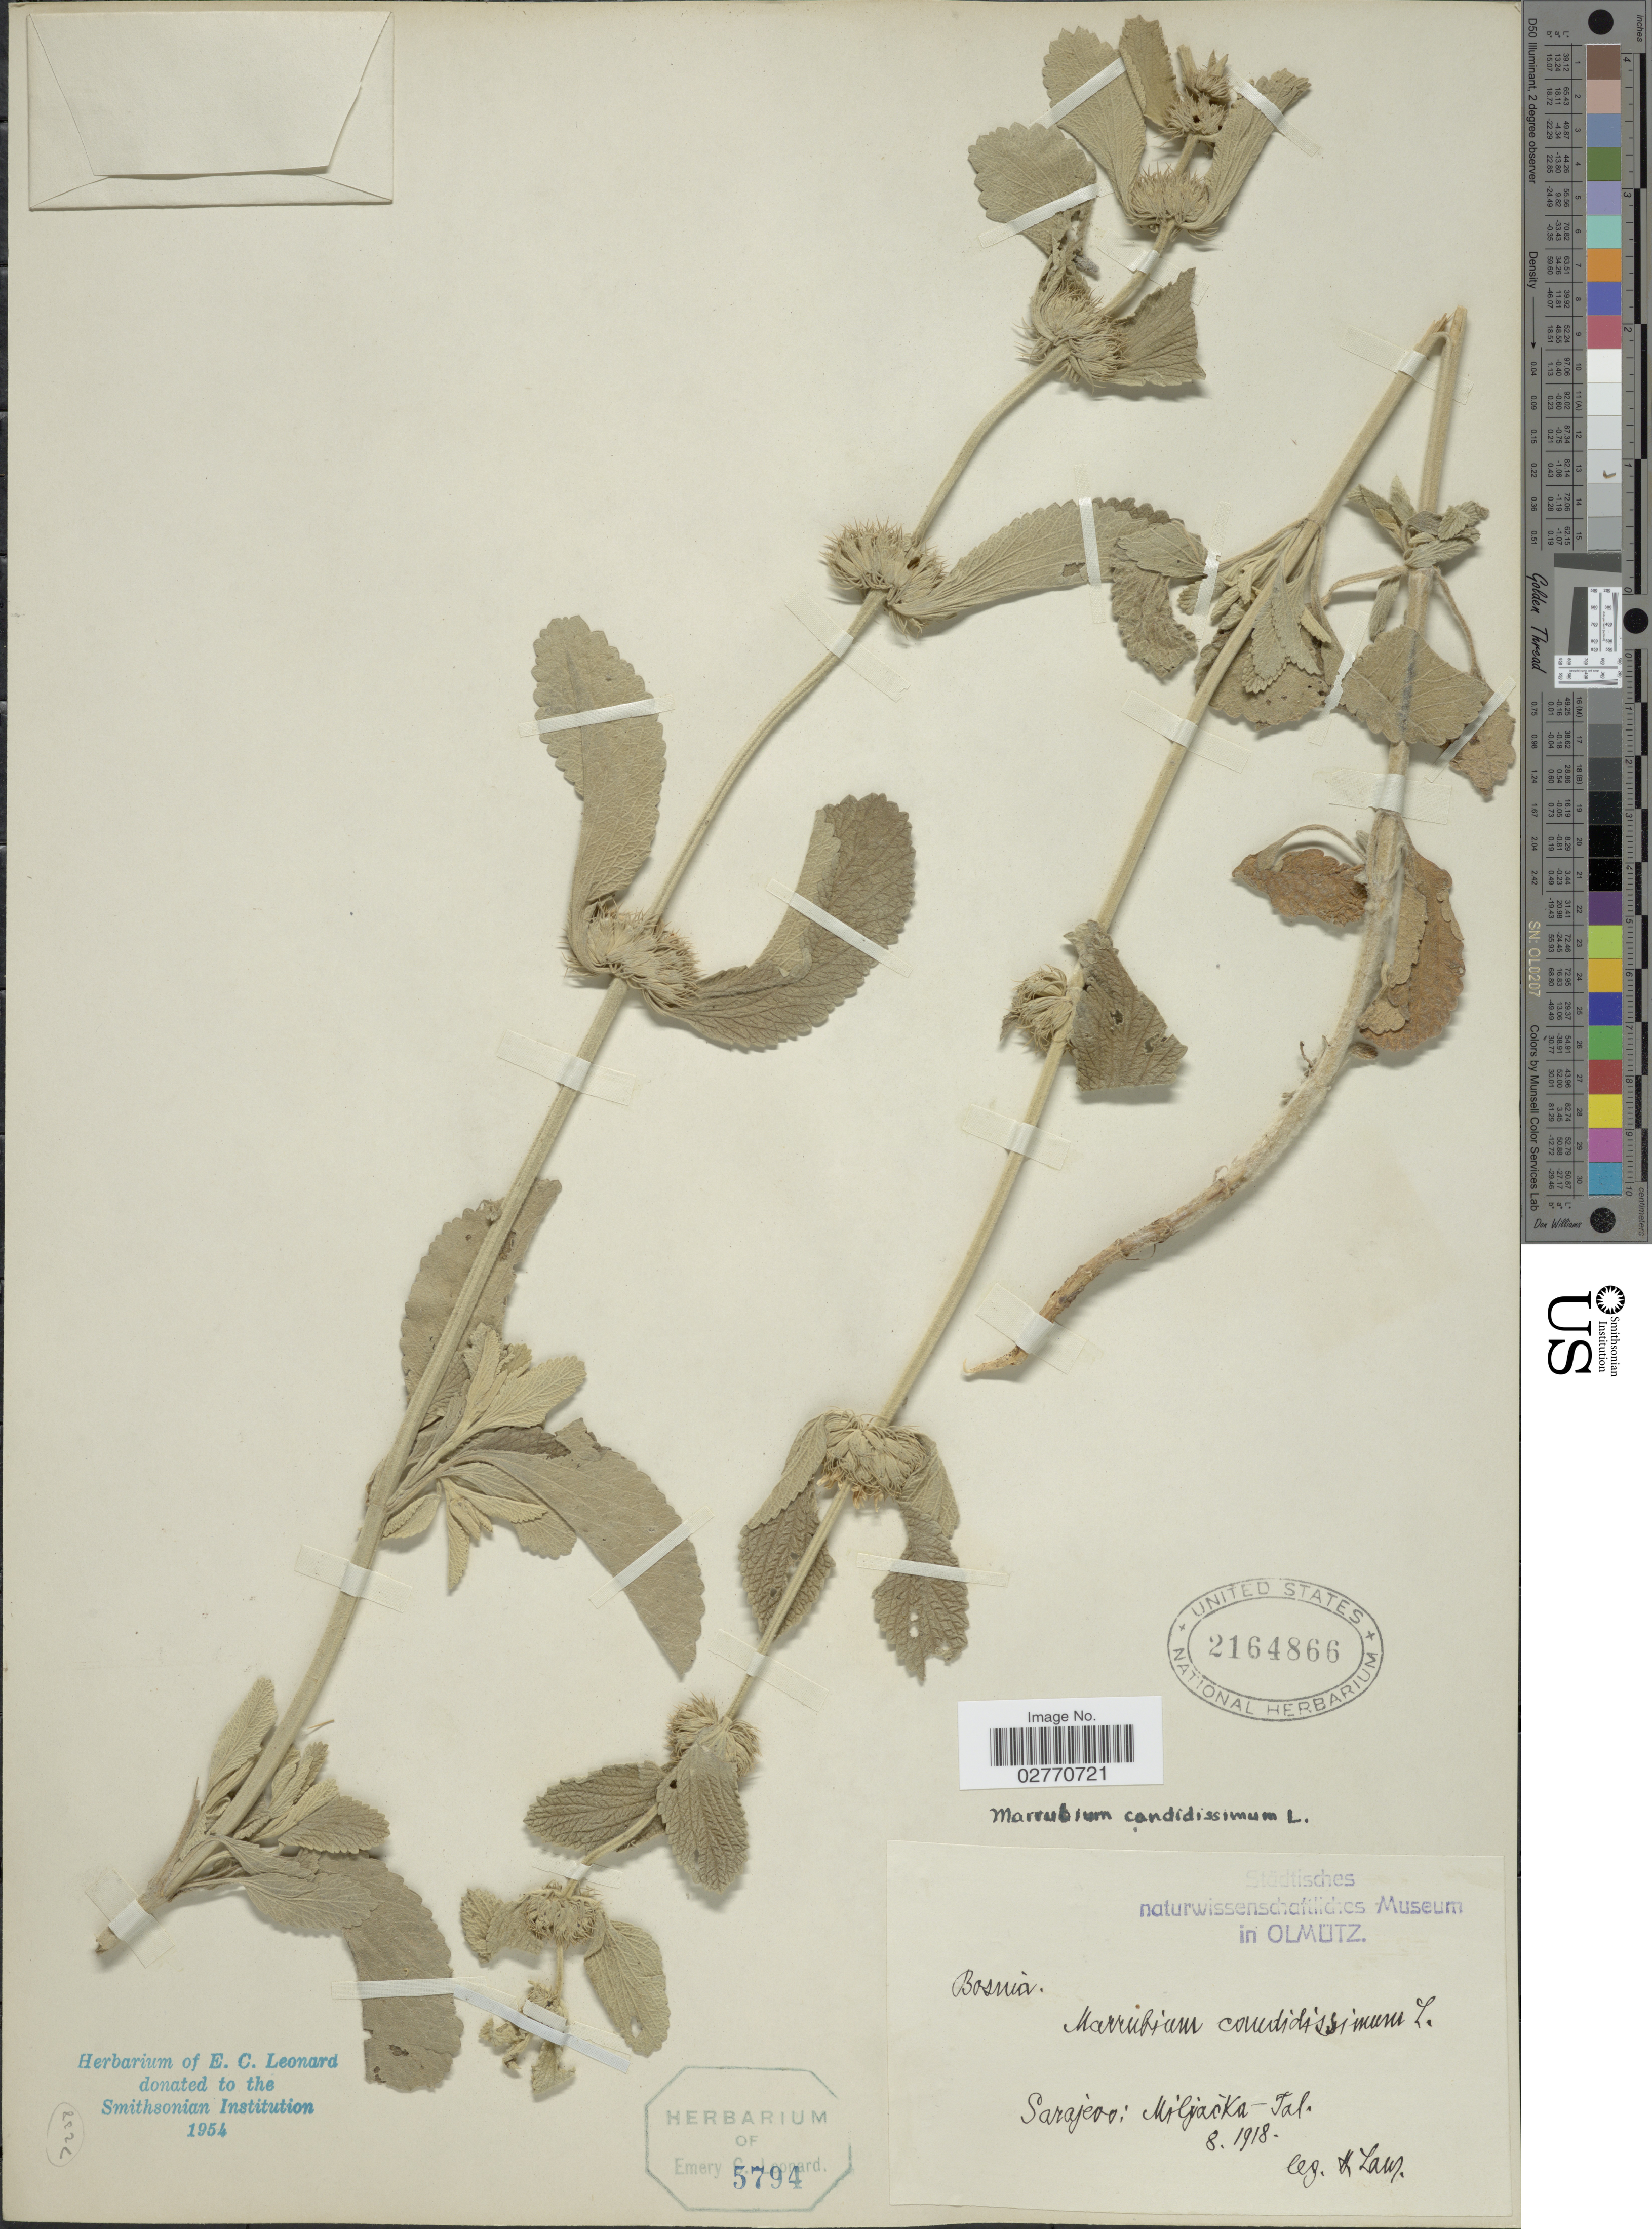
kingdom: Plantae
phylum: Tracheophyta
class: Magnoliopsida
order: Lamiales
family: Lamiaceae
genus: Marrubium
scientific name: Marrubium candidissimum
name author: L.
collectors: H. Laus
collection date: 1918-08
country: Bosnia and Herzegovina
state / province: Federation of B&H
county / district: Sarajevo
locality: Bosnia, Sarajevo: Miljačka-Tal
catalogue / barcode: US 2164866